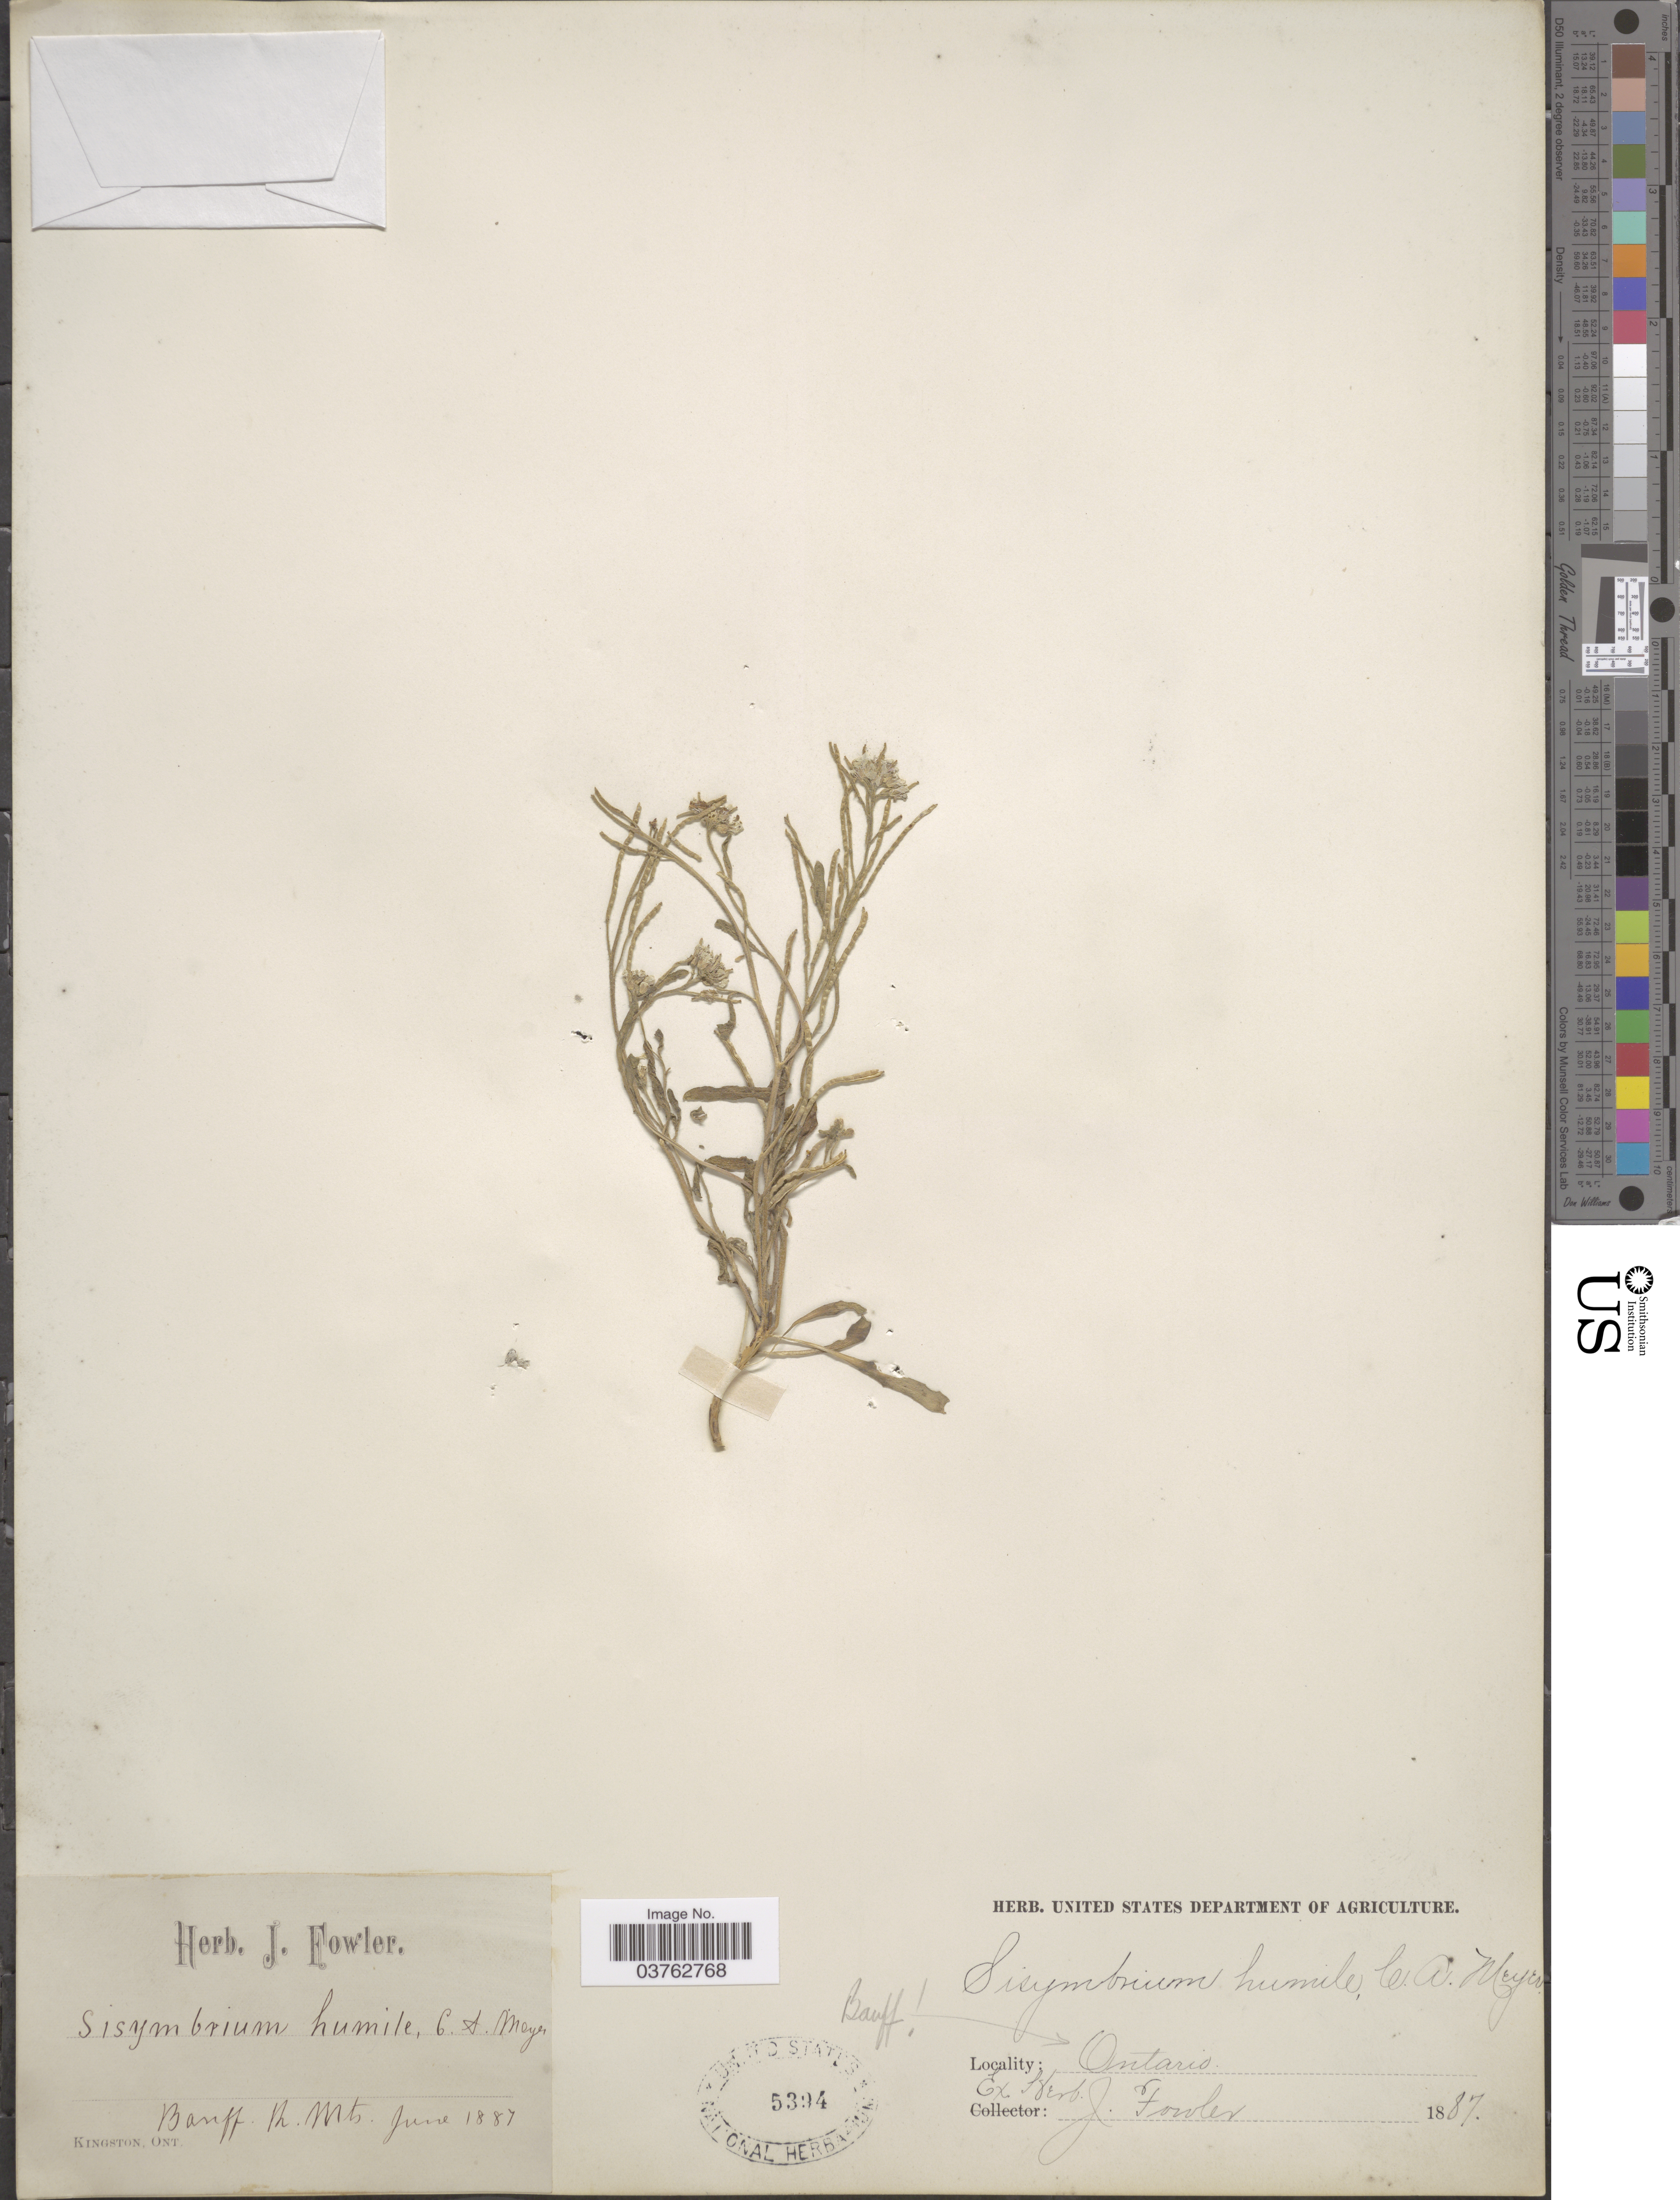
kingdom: Plantae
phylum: Tracheophyta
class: Magnoliopsida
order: Brassicales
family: Brassicaceae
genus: Braya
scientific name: Braya humilis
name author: (C.A. Mey.) B.L. Rob.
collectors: ex herb. J. Fowler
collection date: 1887-06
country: Canada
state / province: Ontario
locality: Banff. R. Mts.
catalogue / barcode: US 5394